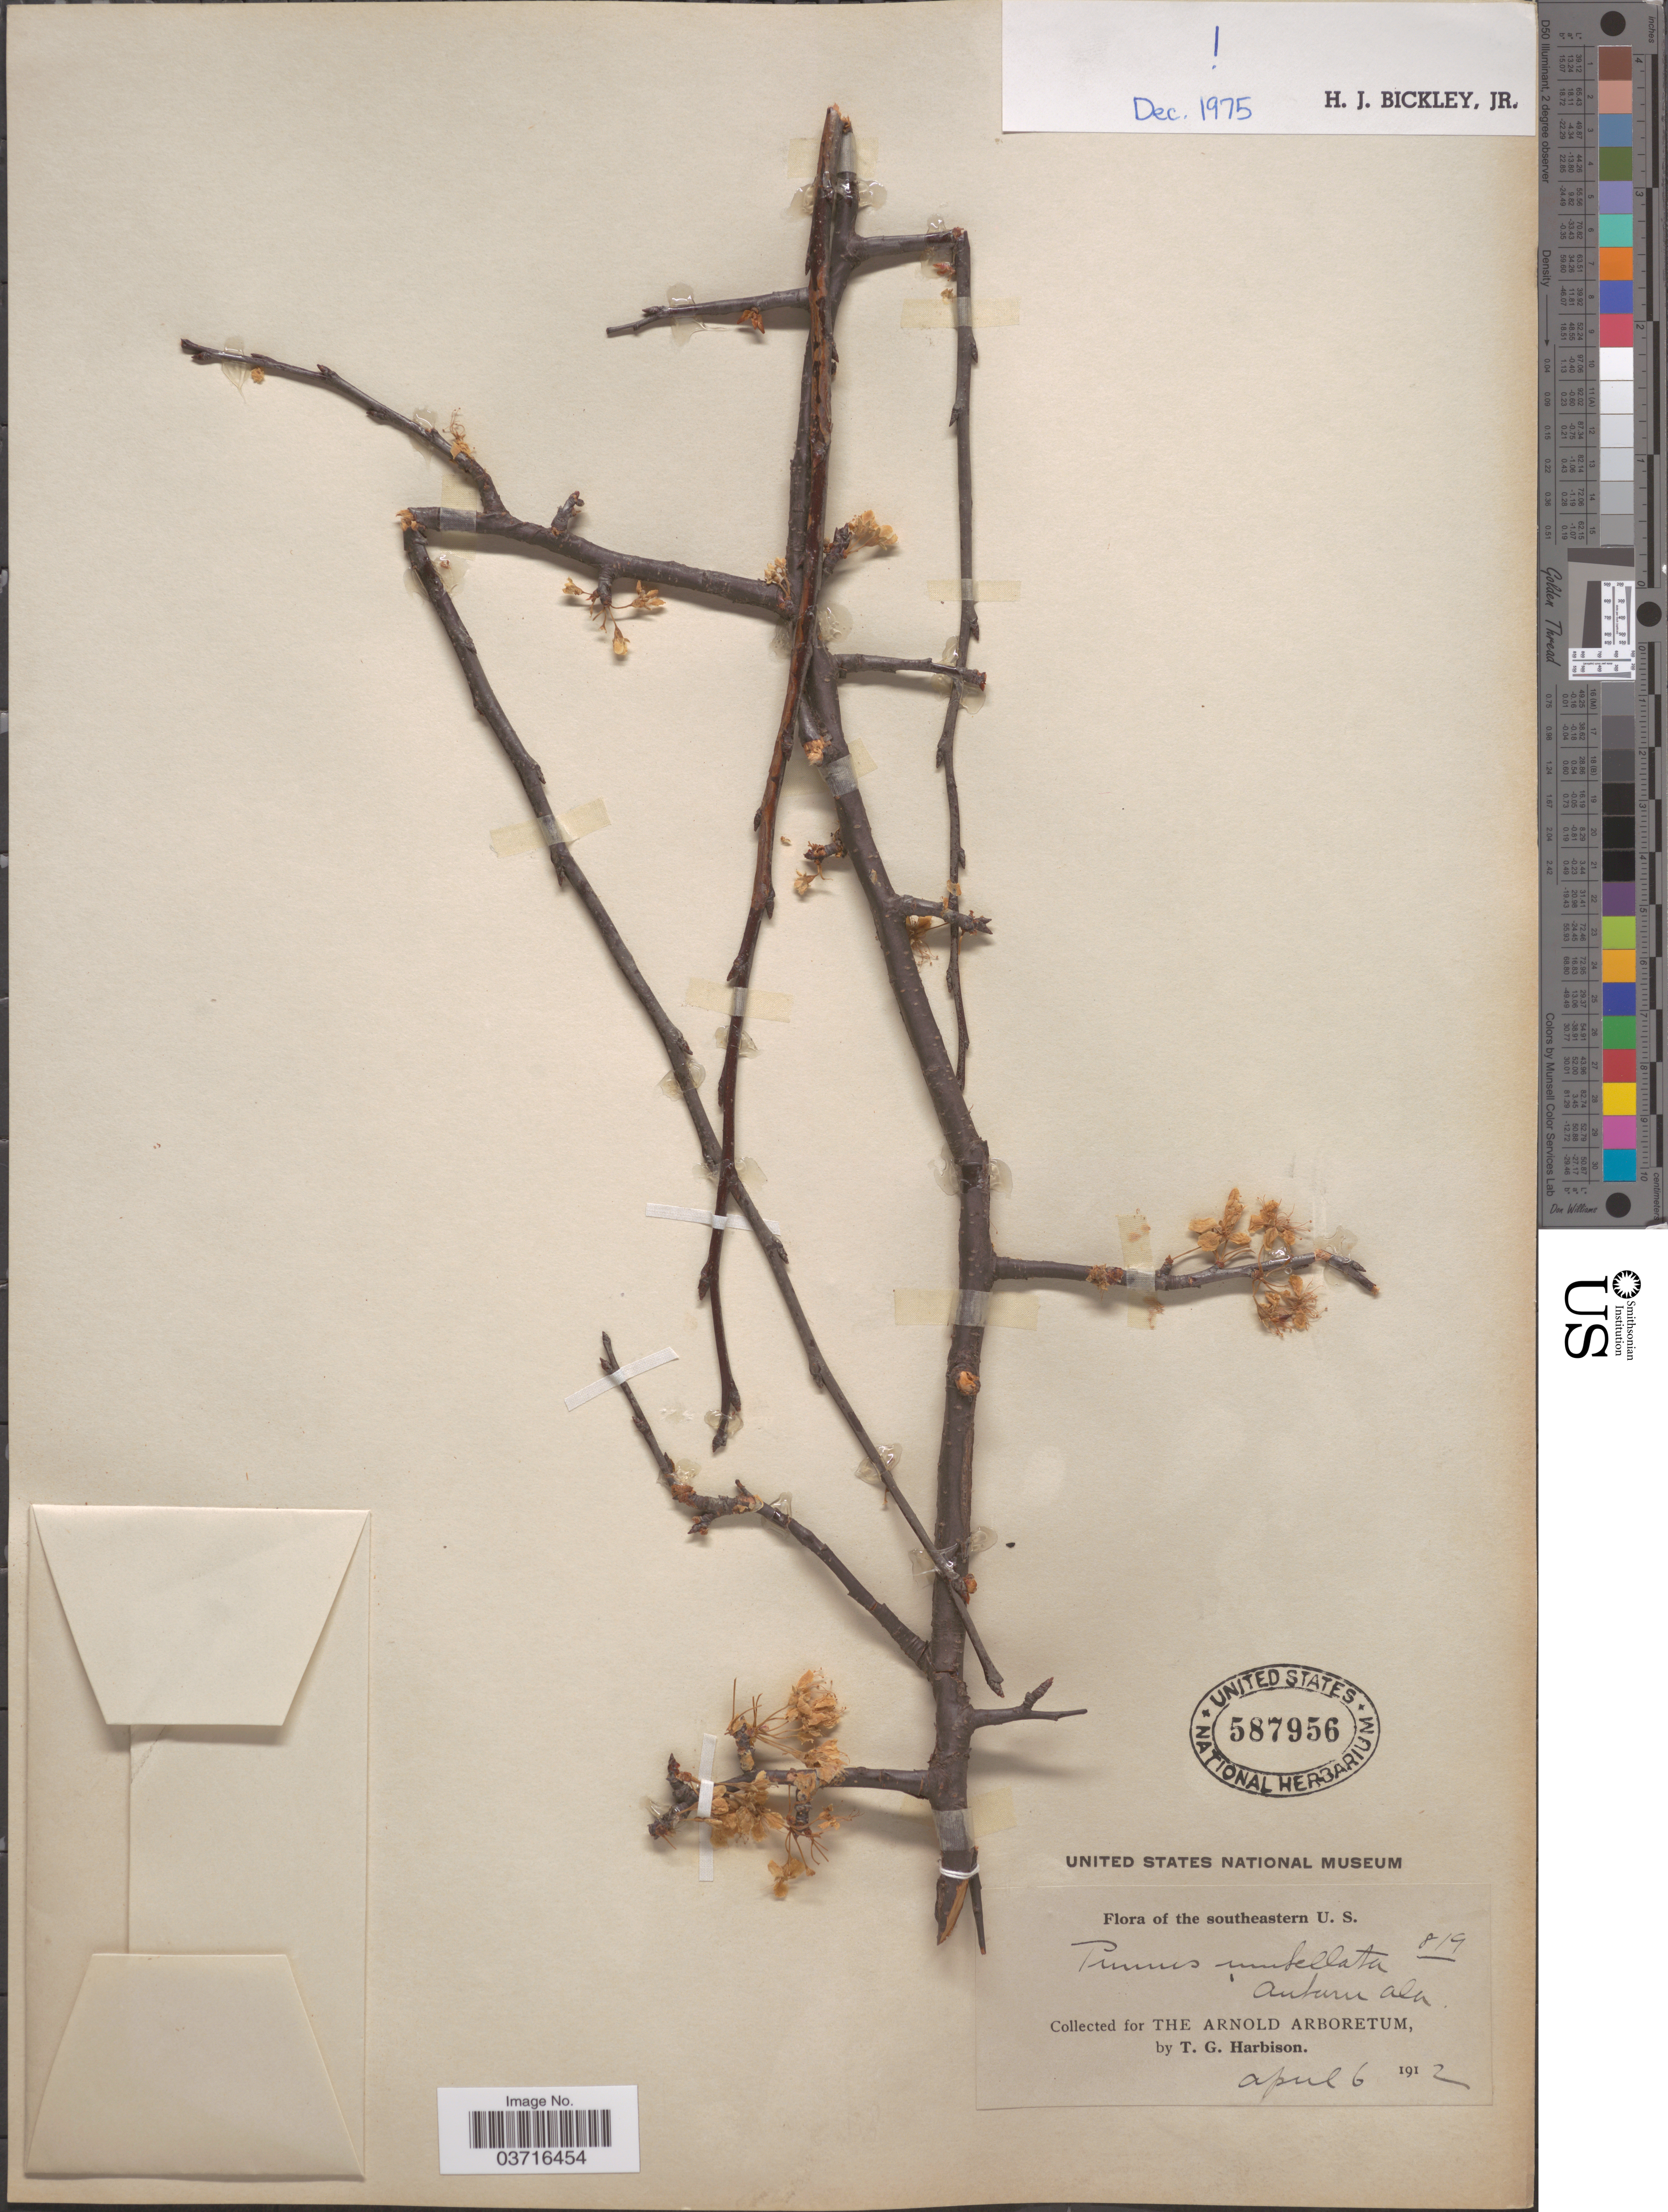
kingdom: Plantae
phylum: Tracheophyta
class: Magnoliopsida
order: Rosales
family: Rosaceae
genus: Prunus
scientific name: Prunus umbellata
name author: Elliott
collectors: T. Harbison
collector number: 819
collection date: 1912-04-06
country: United States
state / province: Alabama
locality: Southeastern U. S. Auburn.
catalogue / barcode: US 587956